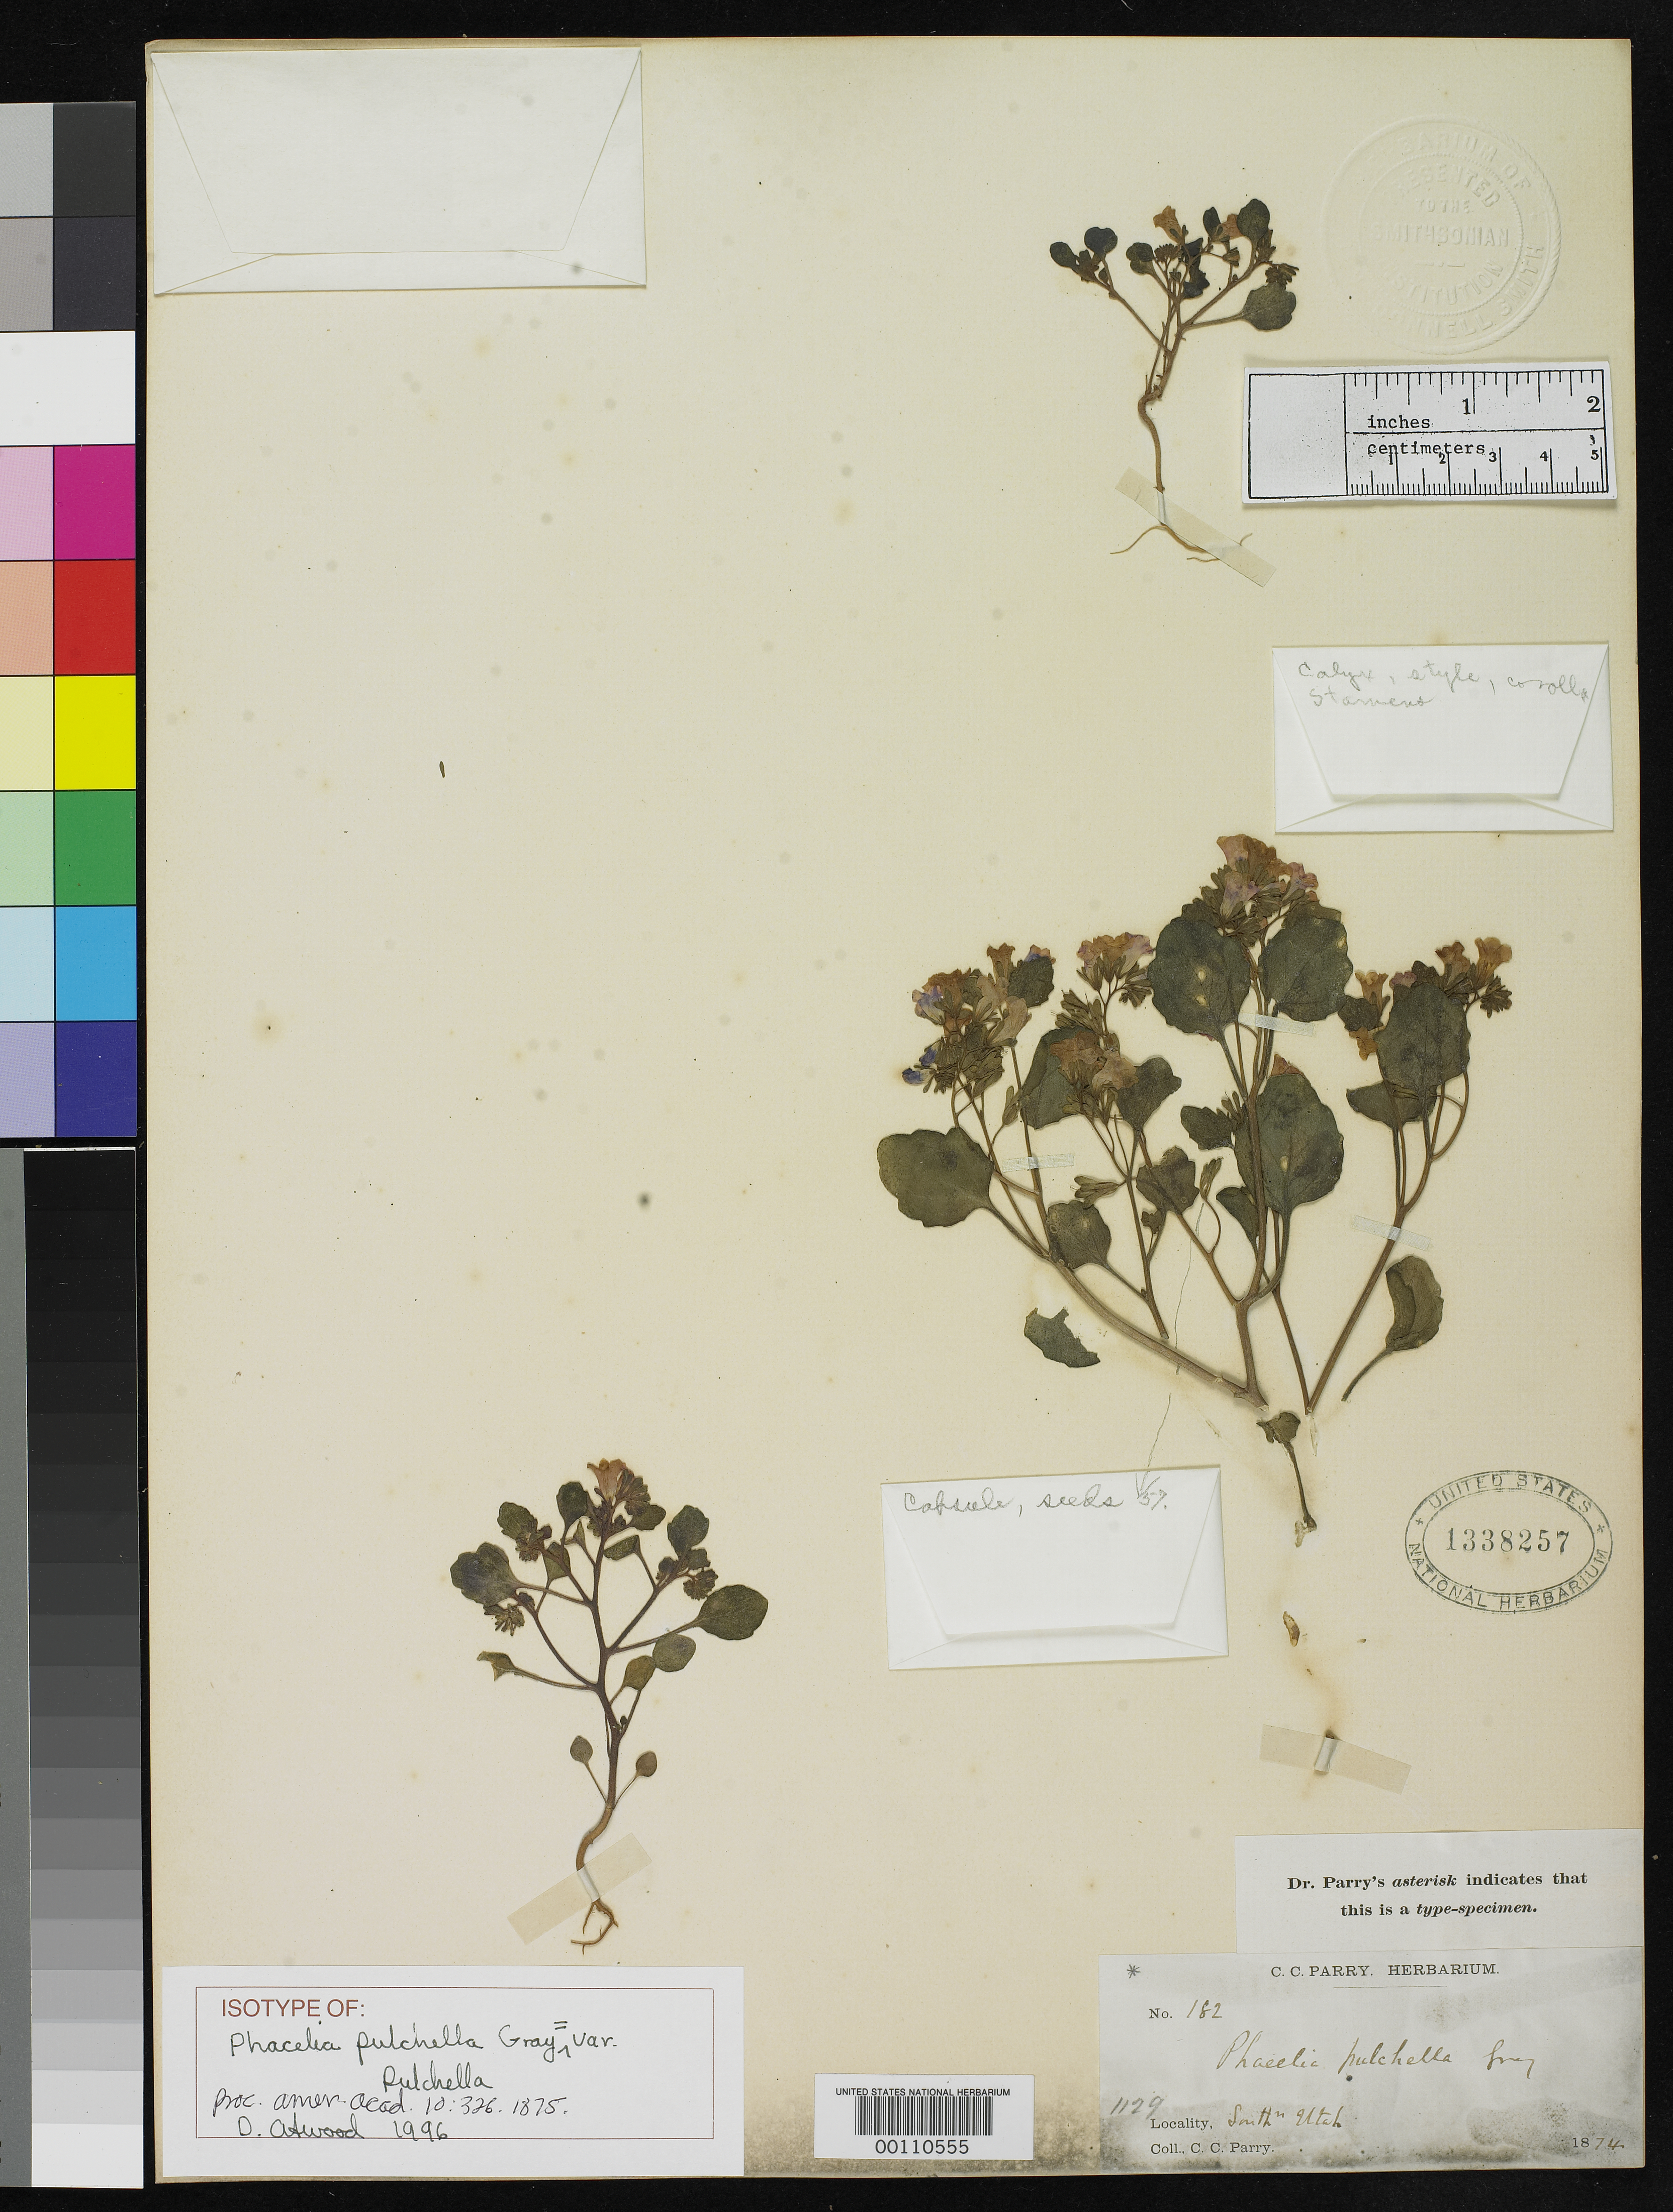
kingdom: Plantae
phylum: Tracheophyta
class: Magnoliopsida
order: Boraginales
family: Hydrophyllaceae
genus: Phacelia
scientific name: Phacelia pulchella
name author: A. Gray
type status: Isotype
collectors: C. C. Parry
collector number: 182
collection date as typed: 1874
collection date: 1874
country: United States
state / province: Utah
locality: South Utah.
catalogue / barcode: US 1338257